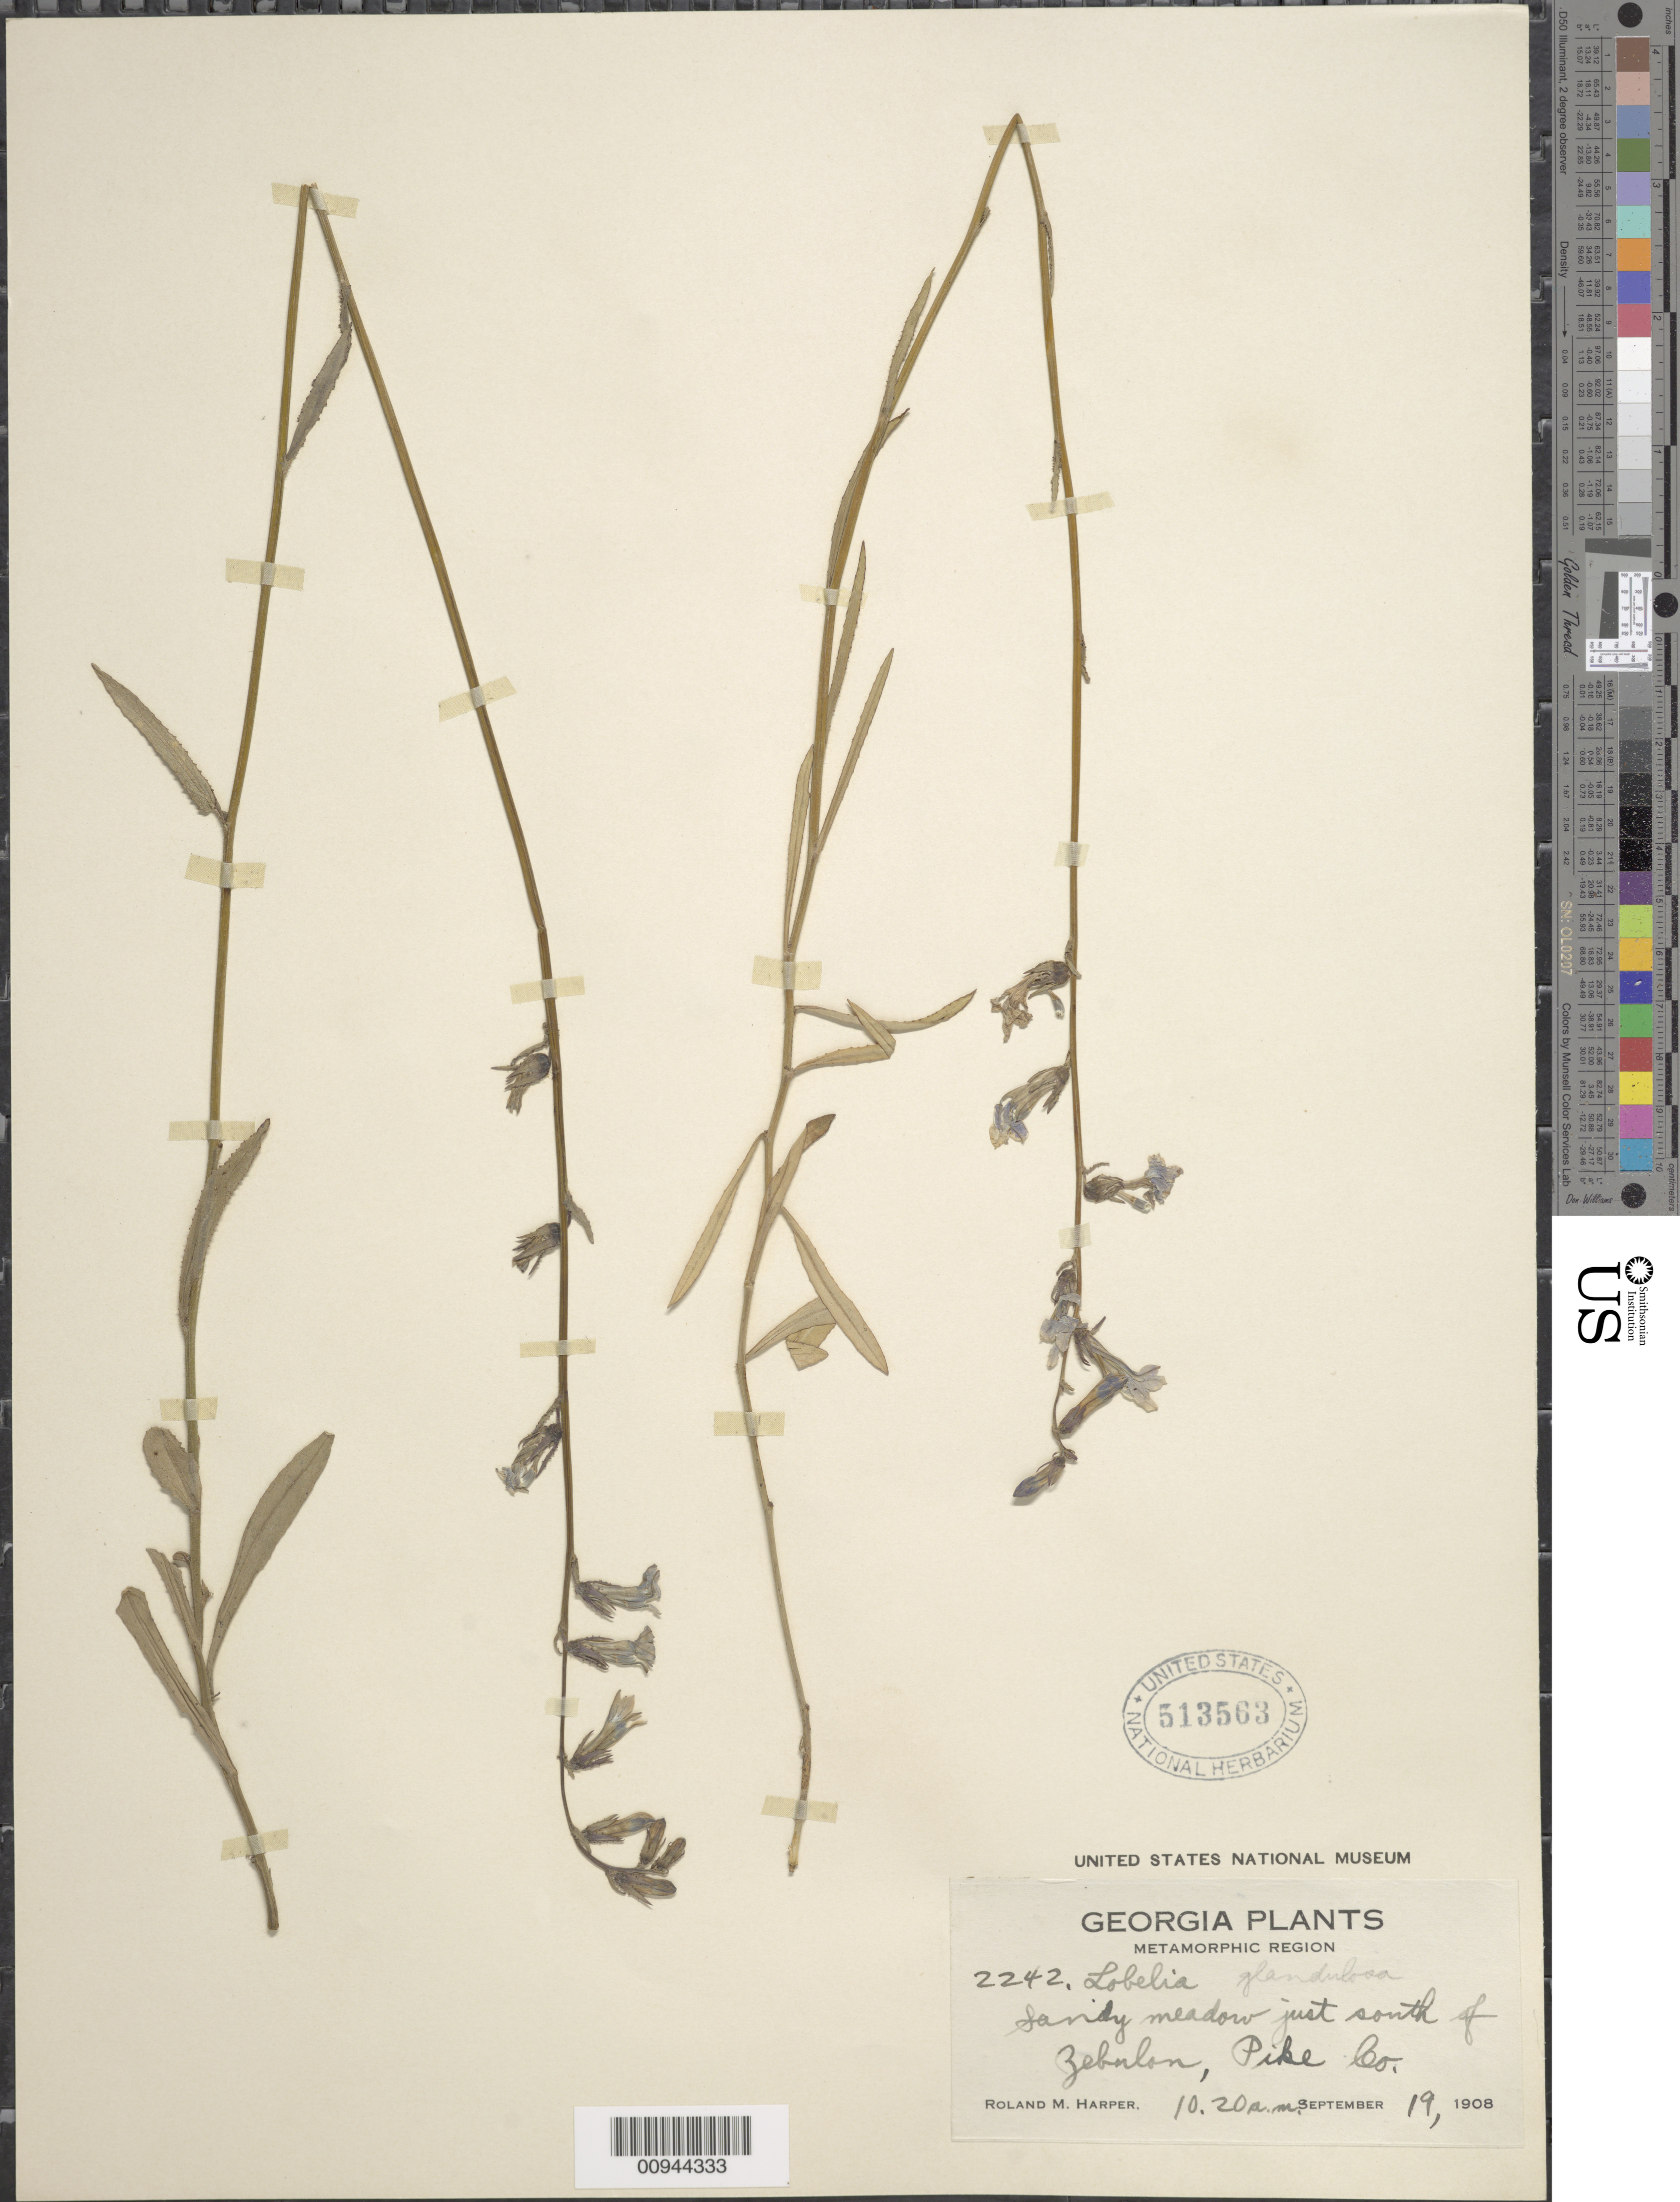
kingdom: Plantae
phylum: Tracheophyta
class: Magnoliopsida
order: Asterales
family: Campanulaceae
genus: Lobelia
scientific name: Lobelia glandulosa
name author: Walter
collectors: R. Harper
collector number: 2242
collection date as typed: September 19, 1908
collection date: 1908-09-19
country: United States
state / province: Georgia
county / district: Pike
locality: South of Zebulon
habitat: sandy meadow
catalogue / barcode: US 513563